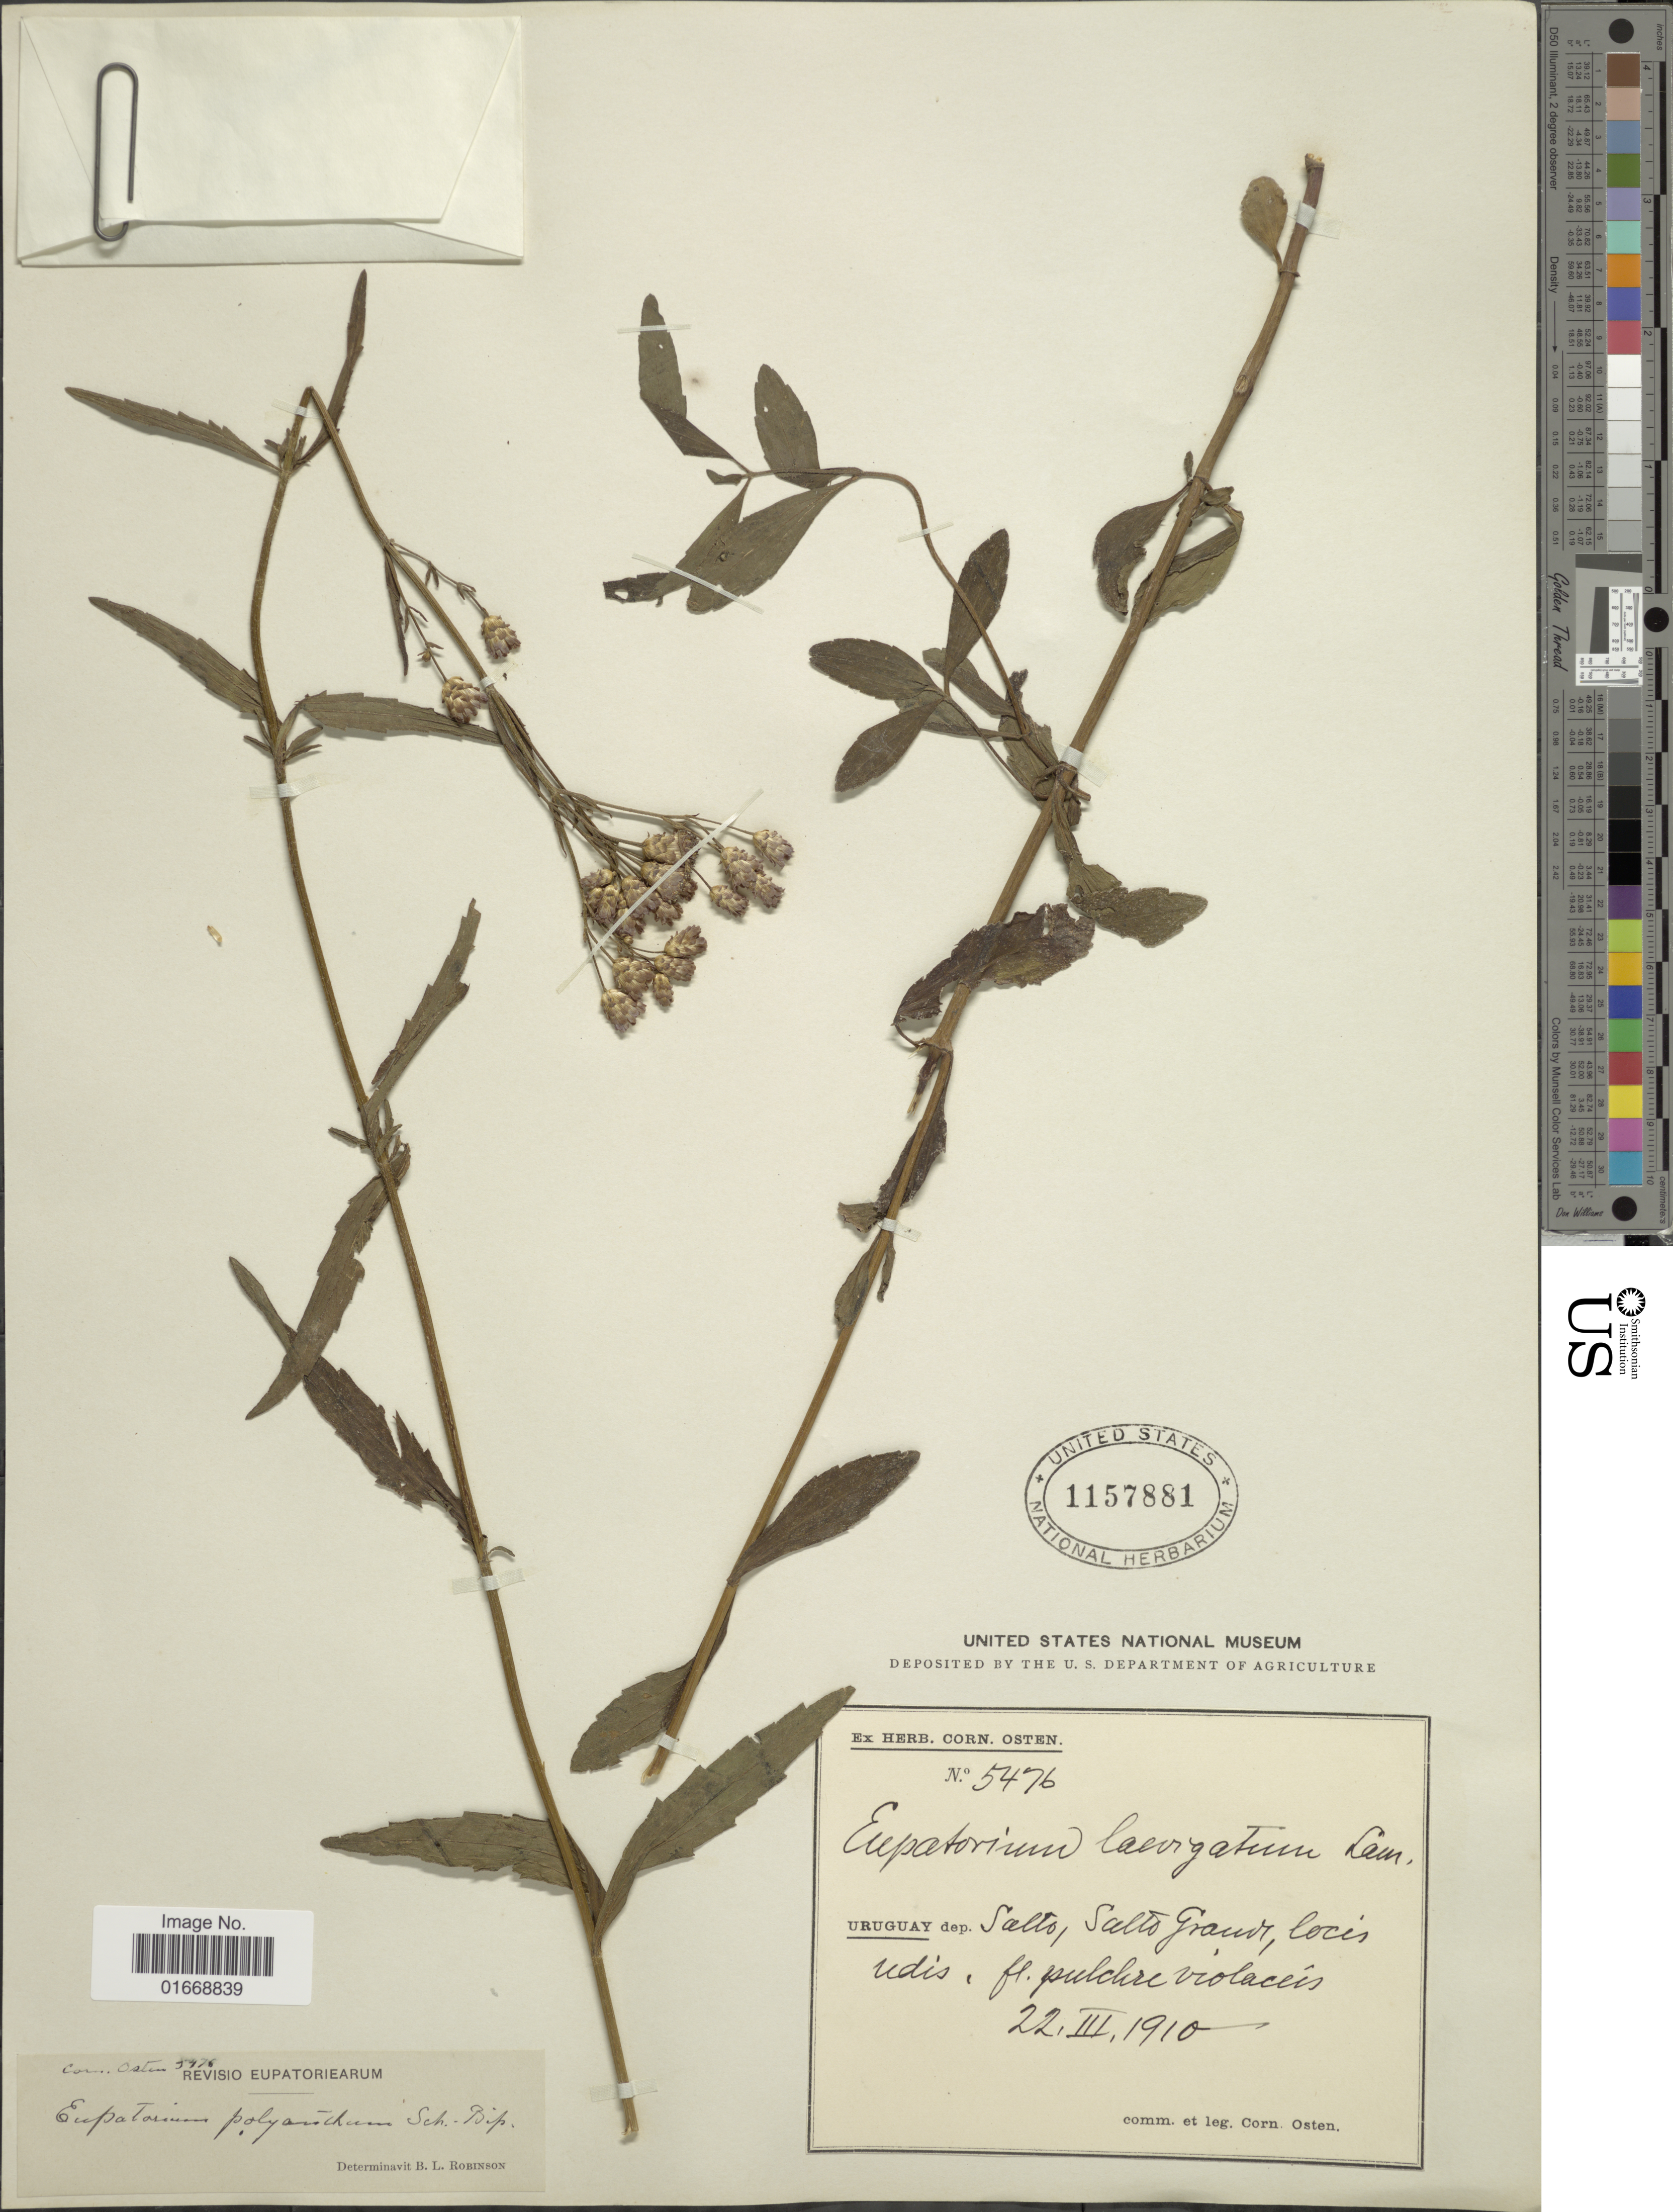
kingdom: Plantae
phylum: Tracheophyta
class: Magnoliopsida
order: Asterales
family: Asteraceae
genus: Chromolaena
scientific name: Chromolaena polyantha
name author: (Sch. Bip. & Baker) R.M. King & H. Rob.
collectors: C. Osten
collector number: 5476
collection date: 1910-03-22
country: Uruguay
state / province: Salto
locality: Salto Grande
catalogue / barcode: US 1157881